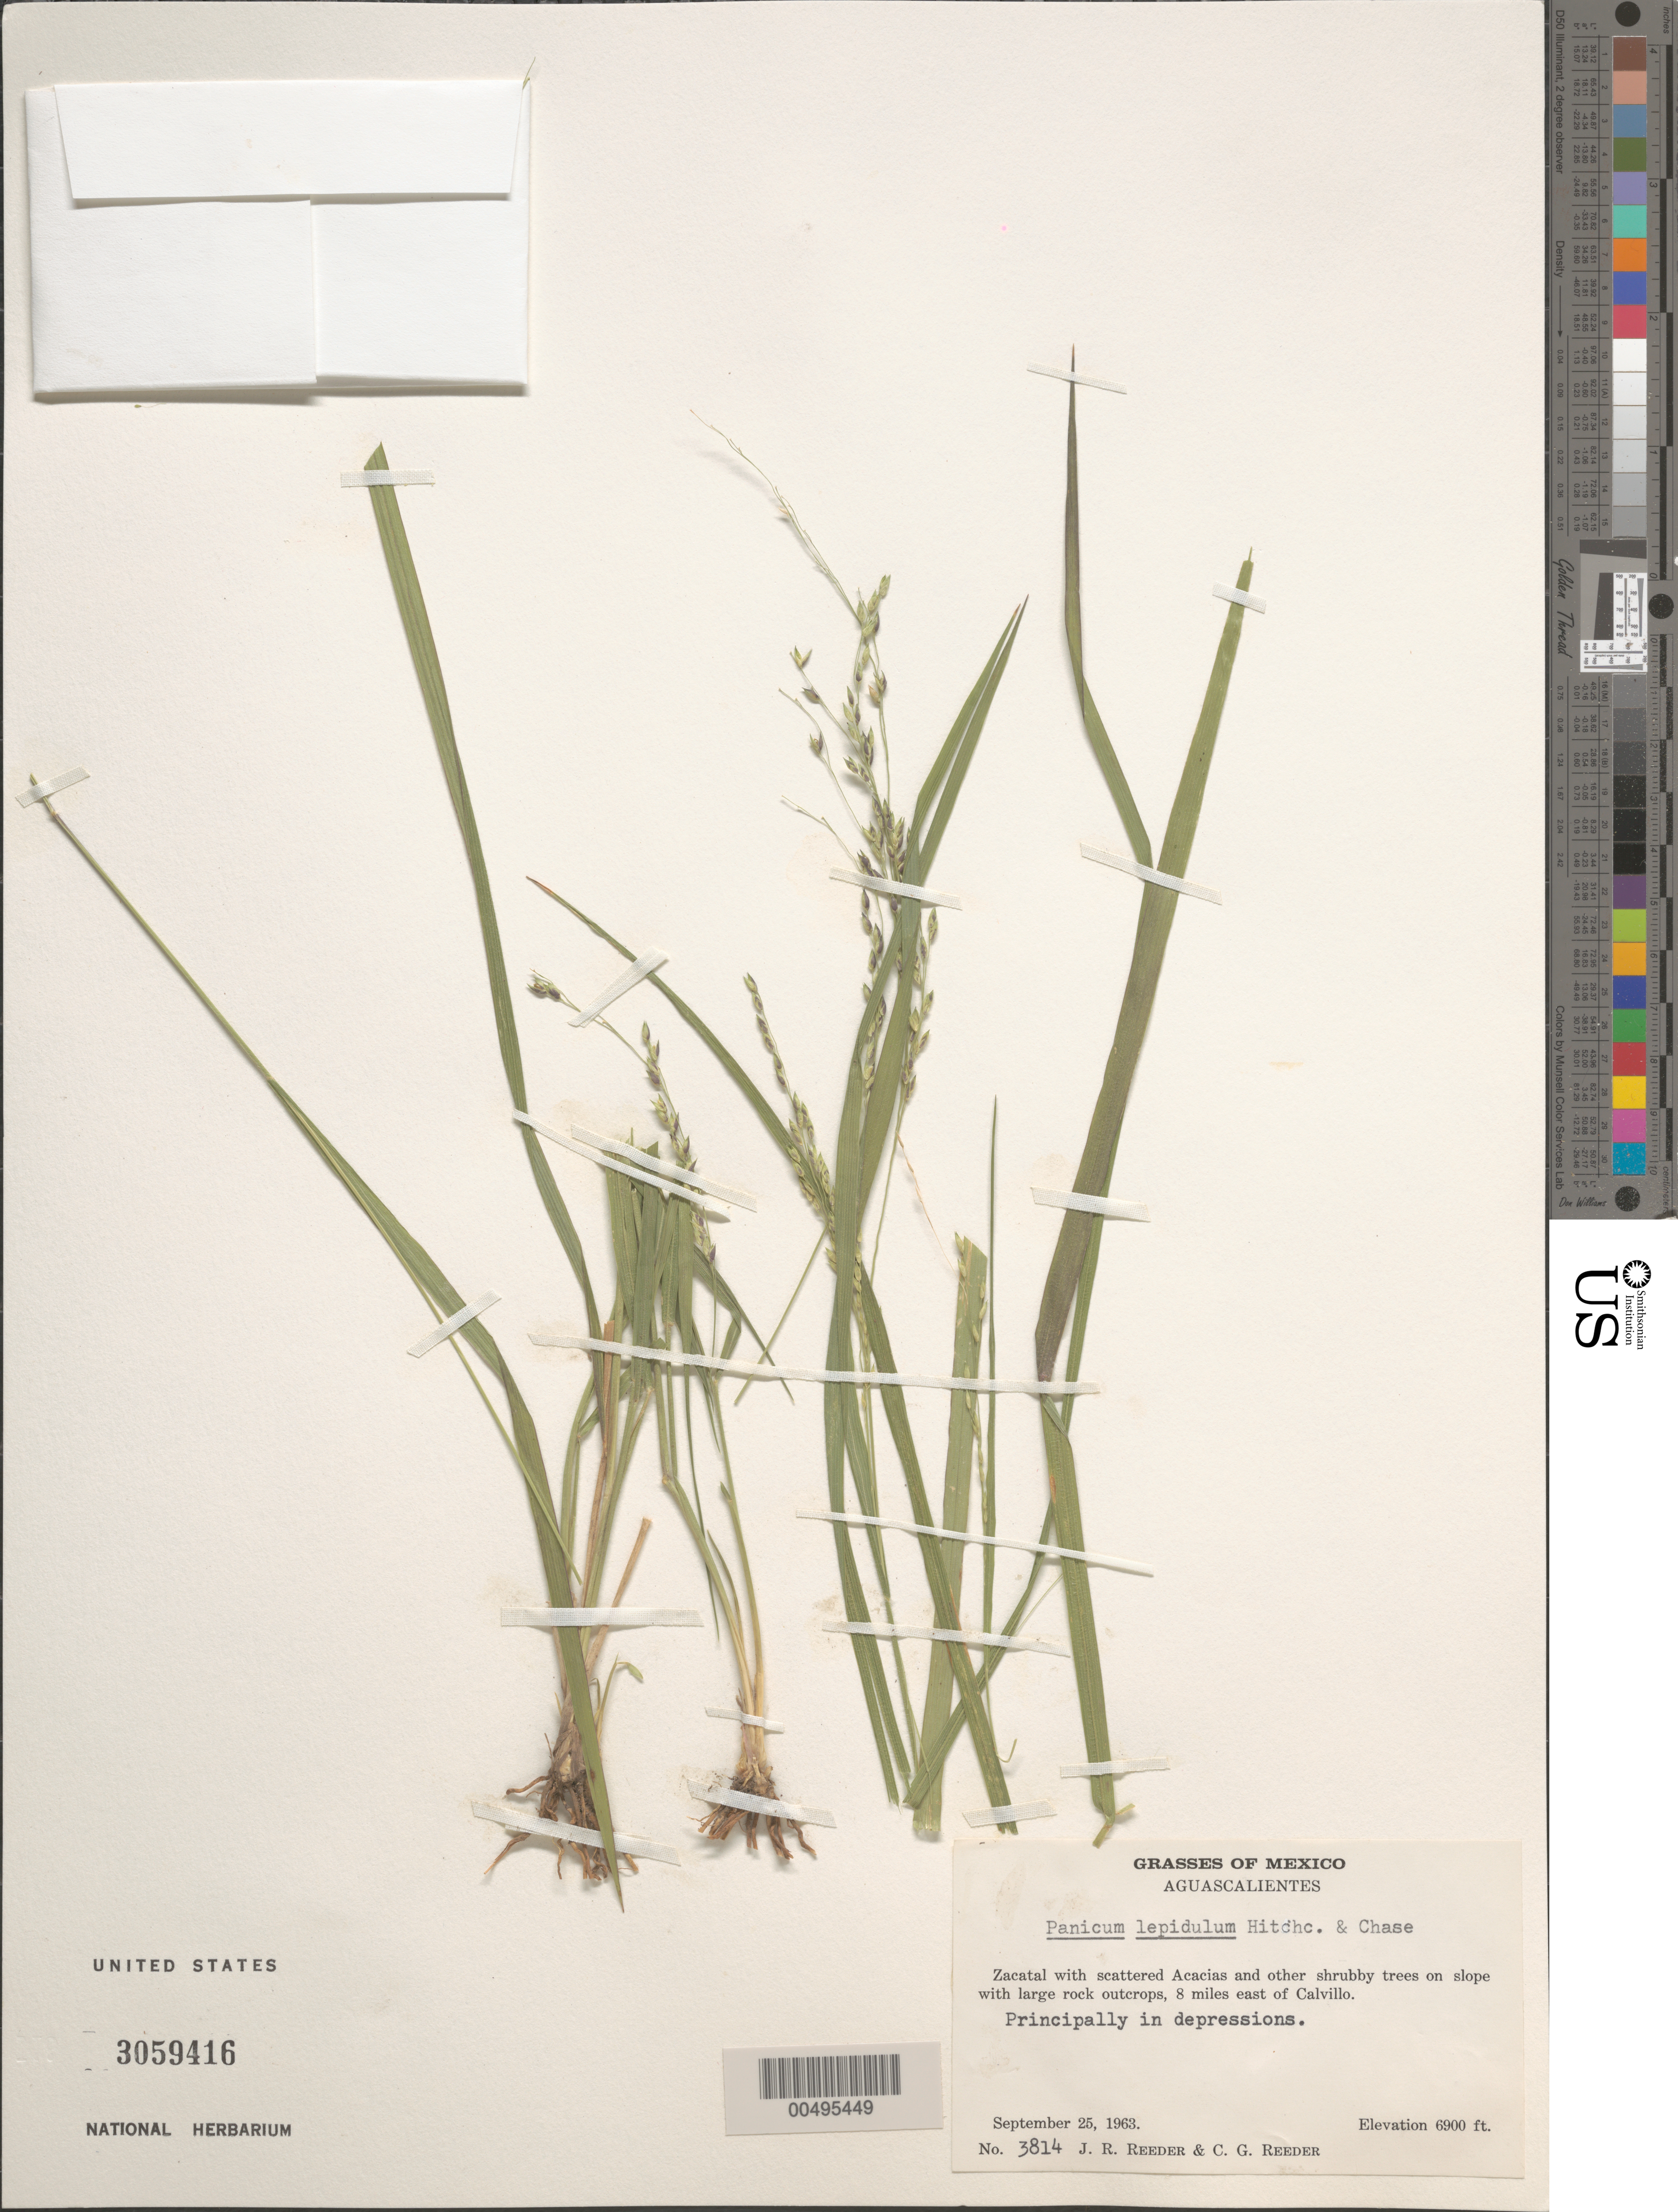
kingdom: Plantae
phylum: Tracheophyta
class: Liliopsida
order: Poales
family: Poaceae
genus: Panicum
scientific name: Panicum lepidulum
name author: Hitchc. & Chase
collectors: J. R. Reeder & C. G. Reeder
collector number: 3814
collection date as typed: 25 Sep 1963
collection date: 1963-09-25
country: Mexico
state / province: Aguascalientes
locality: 8 mi E of Calvillo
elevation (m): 2103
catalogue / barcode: US 3059416